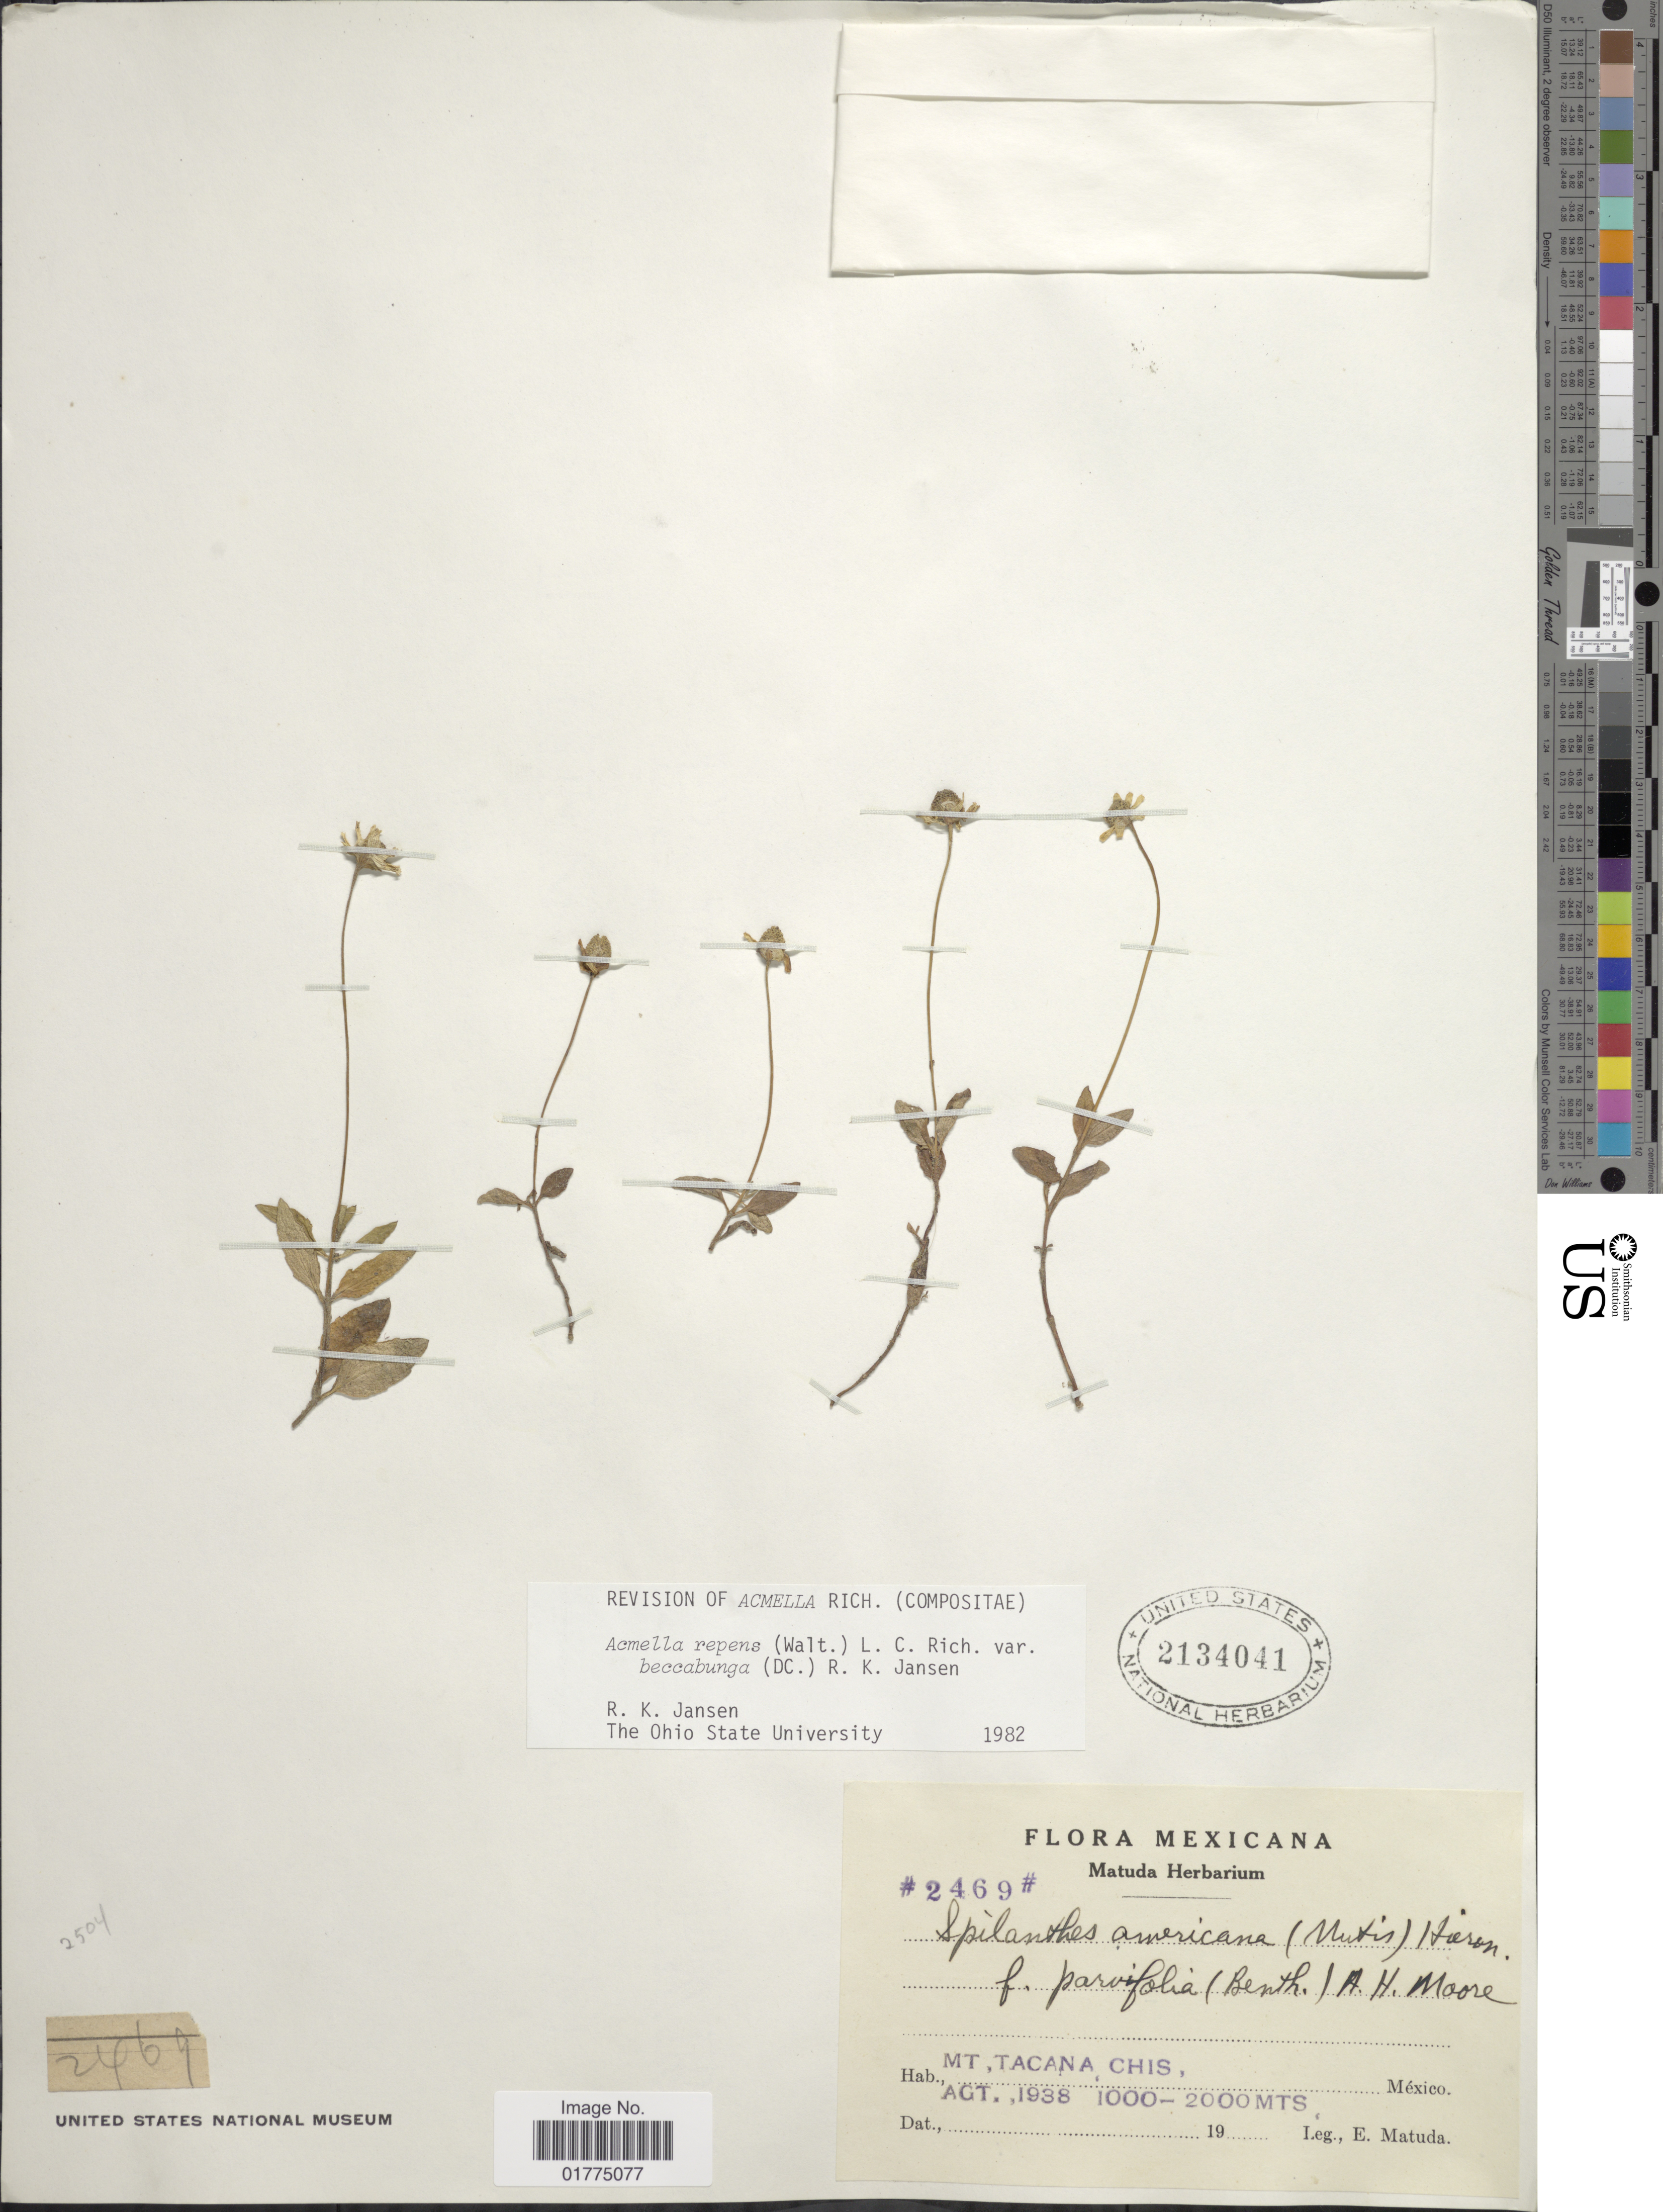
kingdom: Plantae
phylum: Tracheophyta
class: Magnoliopsida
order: Asterales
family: Asteraceae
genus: Acmella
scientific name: Acmella repens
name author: (Walter) Rich.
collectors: E. Matuda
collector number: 2469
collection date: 1938-08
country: Mexico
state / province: Chiapas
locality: Mexicana. Mt. Tacana, Chis., México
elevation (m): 1000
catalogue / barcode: US 2134041